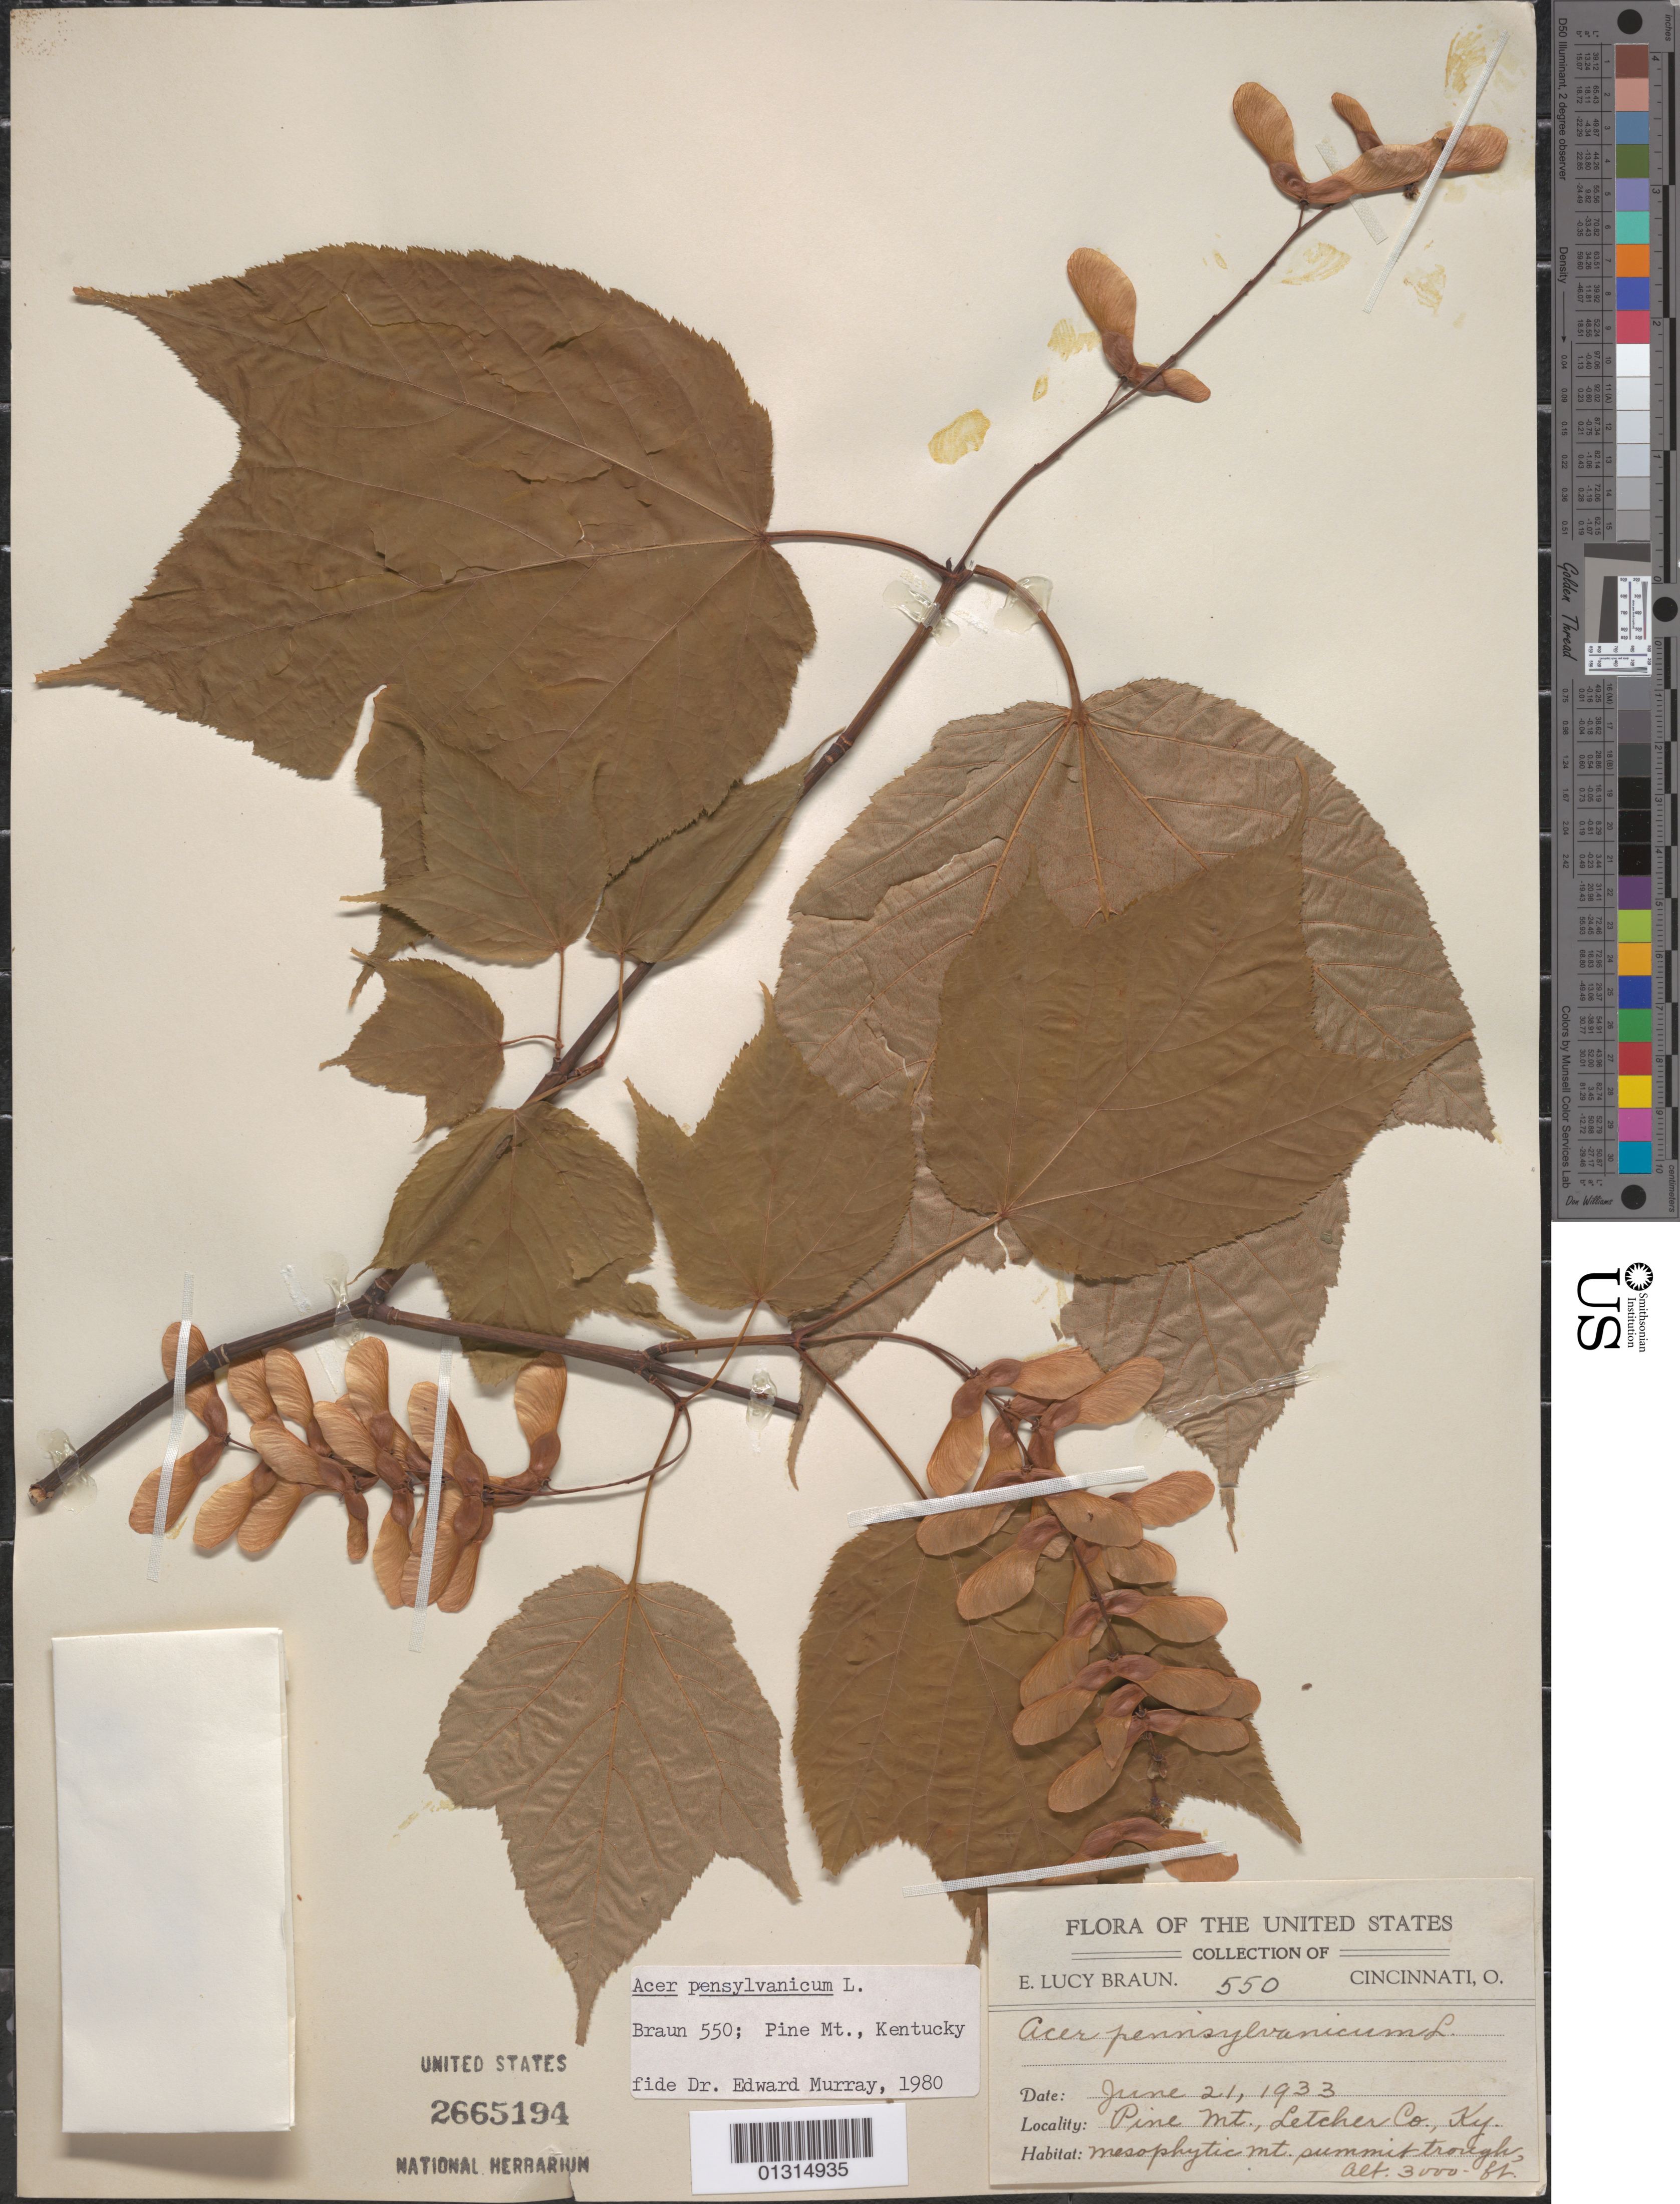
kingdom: Plantae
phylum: Tracheophyta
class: Magnoliopsida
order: Sapindales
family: Sapindaceae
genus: Acer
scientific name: Acer pensylvanicum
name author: L.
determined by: Murray, Edward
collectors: E. L. Braun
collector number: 550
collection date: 1933-06-21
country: United States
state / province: Kentucky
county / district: Letcher County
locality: Letcher County, Pine Mt.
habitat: Mesophytic mt. summit trough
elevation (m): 914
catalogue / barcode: US 2665194